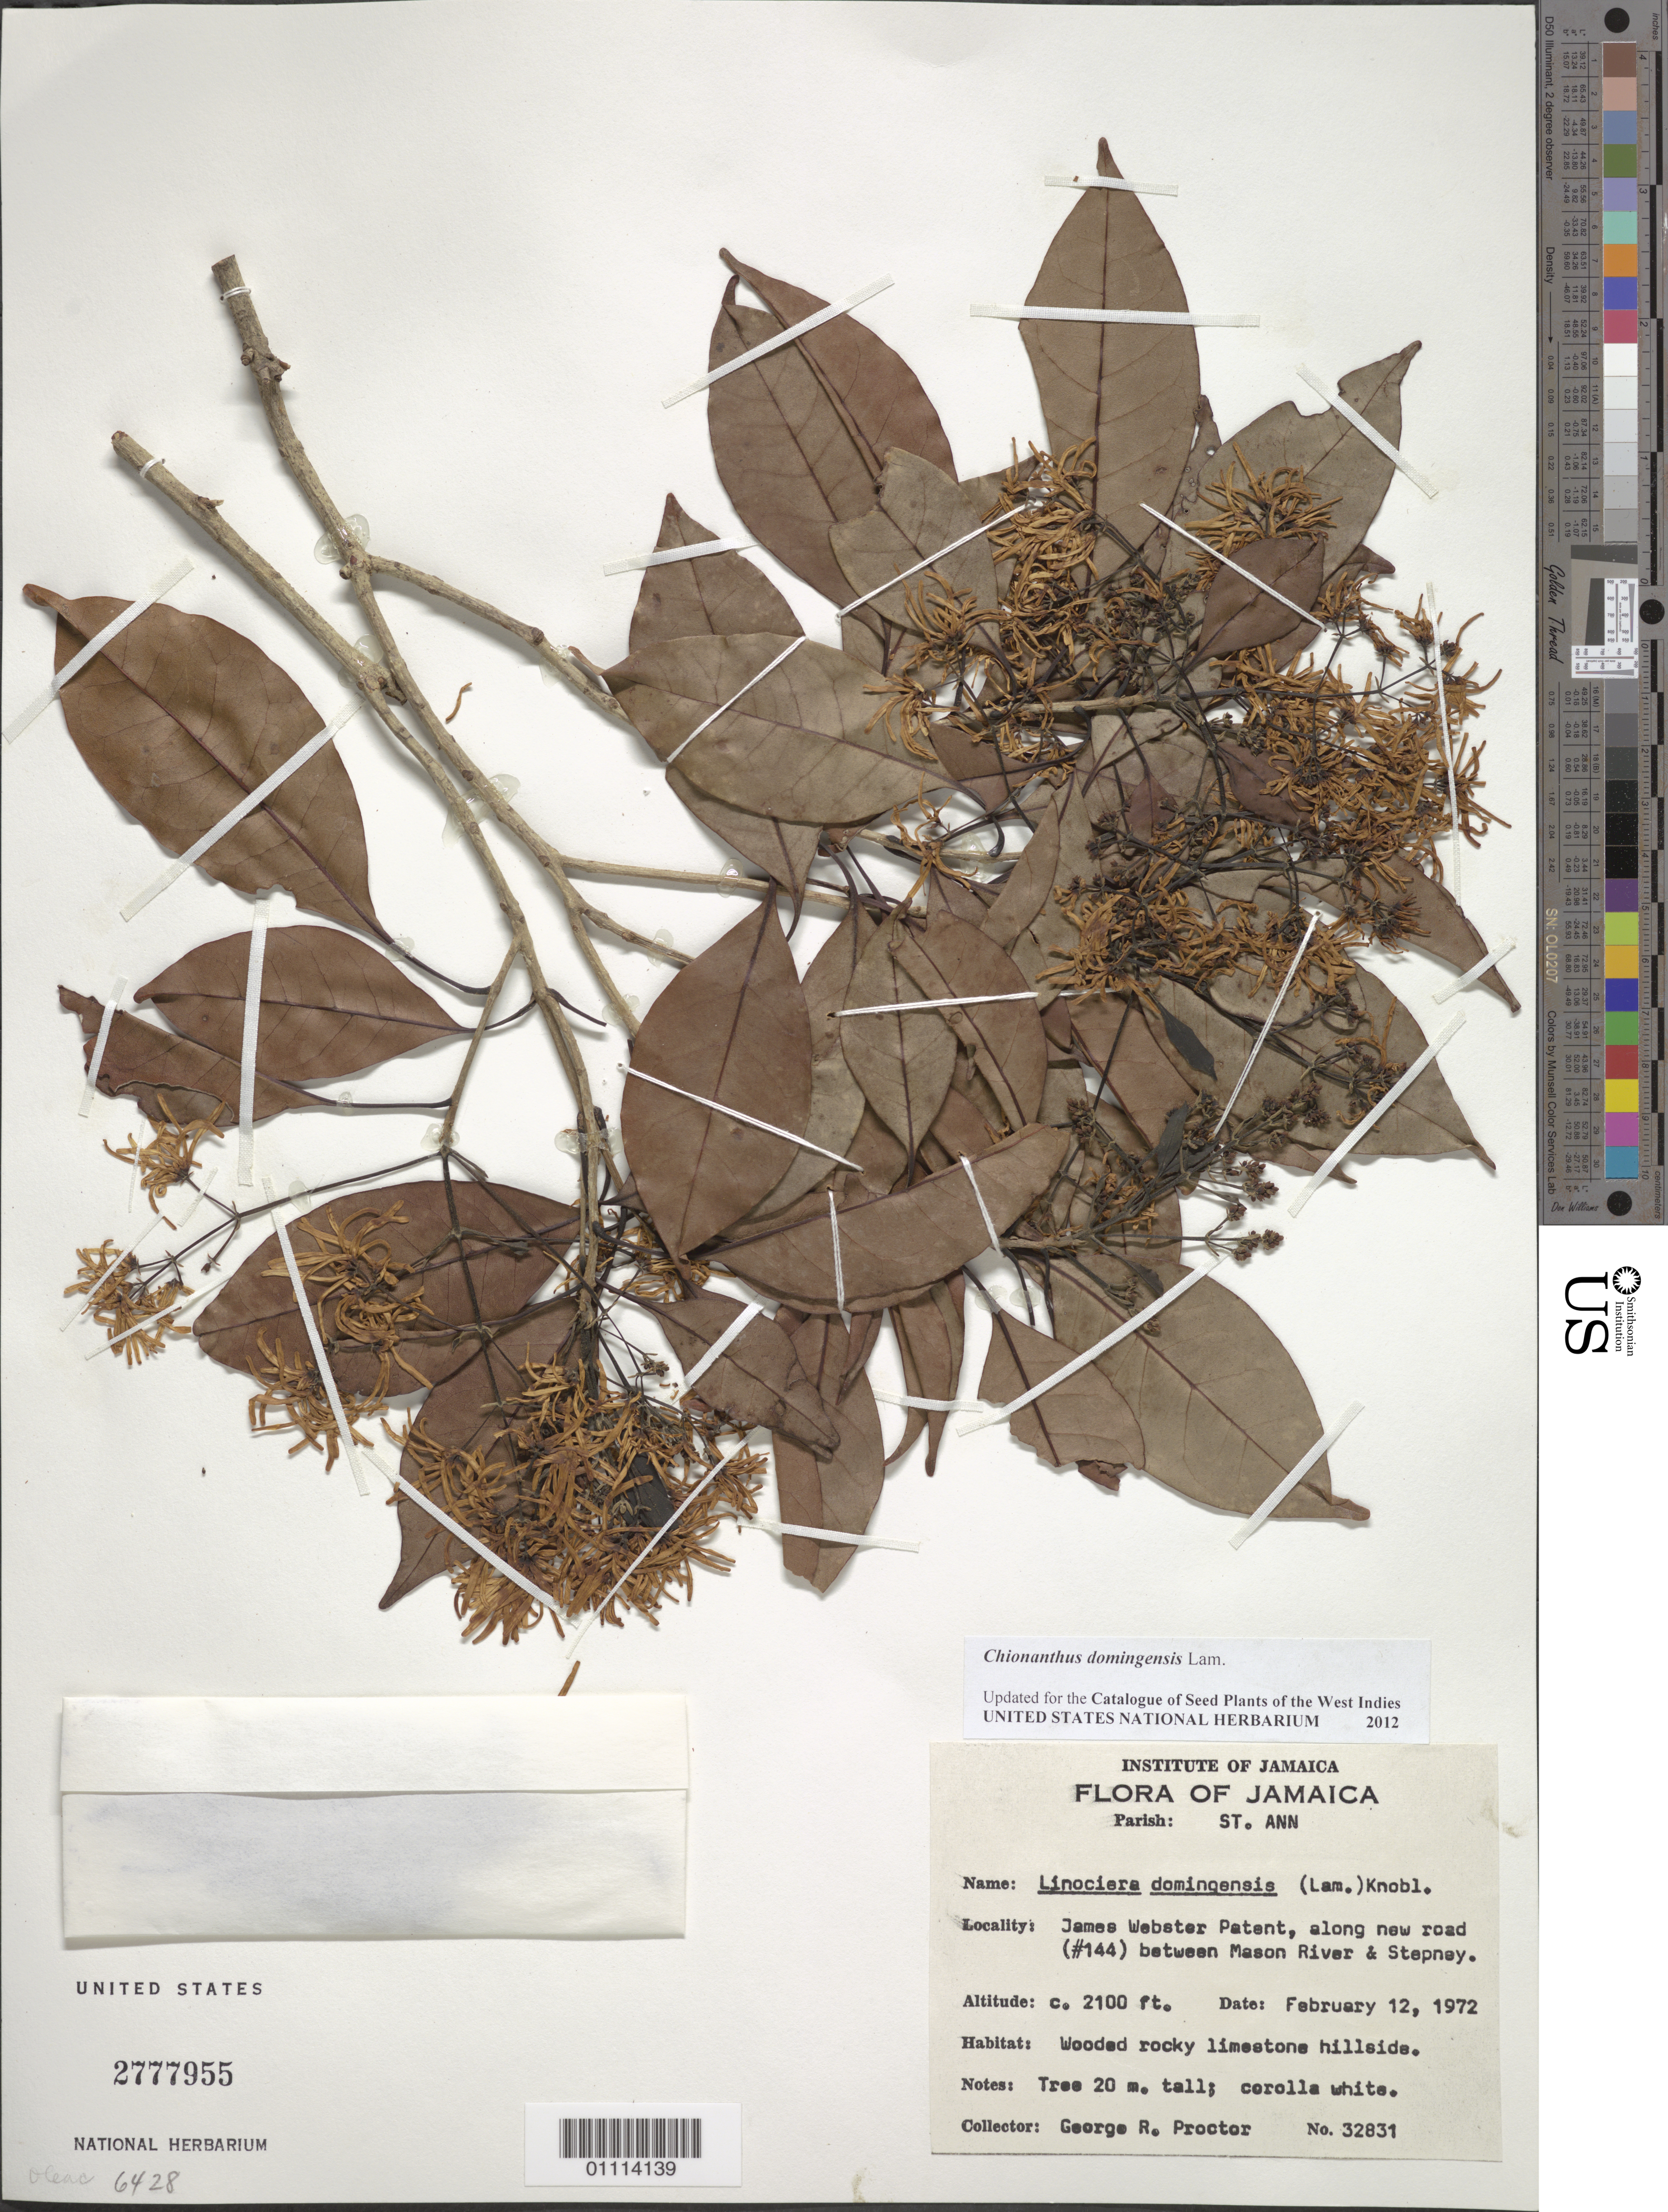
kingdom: Plantae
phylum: Tracheophyta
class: Magnoliopsida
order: Lamiales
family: Oleaceae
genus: Linociera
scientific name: Linociera domingensis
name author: (Lam.) Knobl.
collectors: G. R. Proctor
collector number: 32831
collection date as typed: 12 Feb 1972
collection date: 1972-02-12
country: Jamaica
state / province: Saint Ann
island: Jamaica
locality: James Webster Patent, along new road (#144) between Mason River & Stepney, wooded rocky limestone hillside.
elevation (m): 640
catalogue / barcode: US 2777955